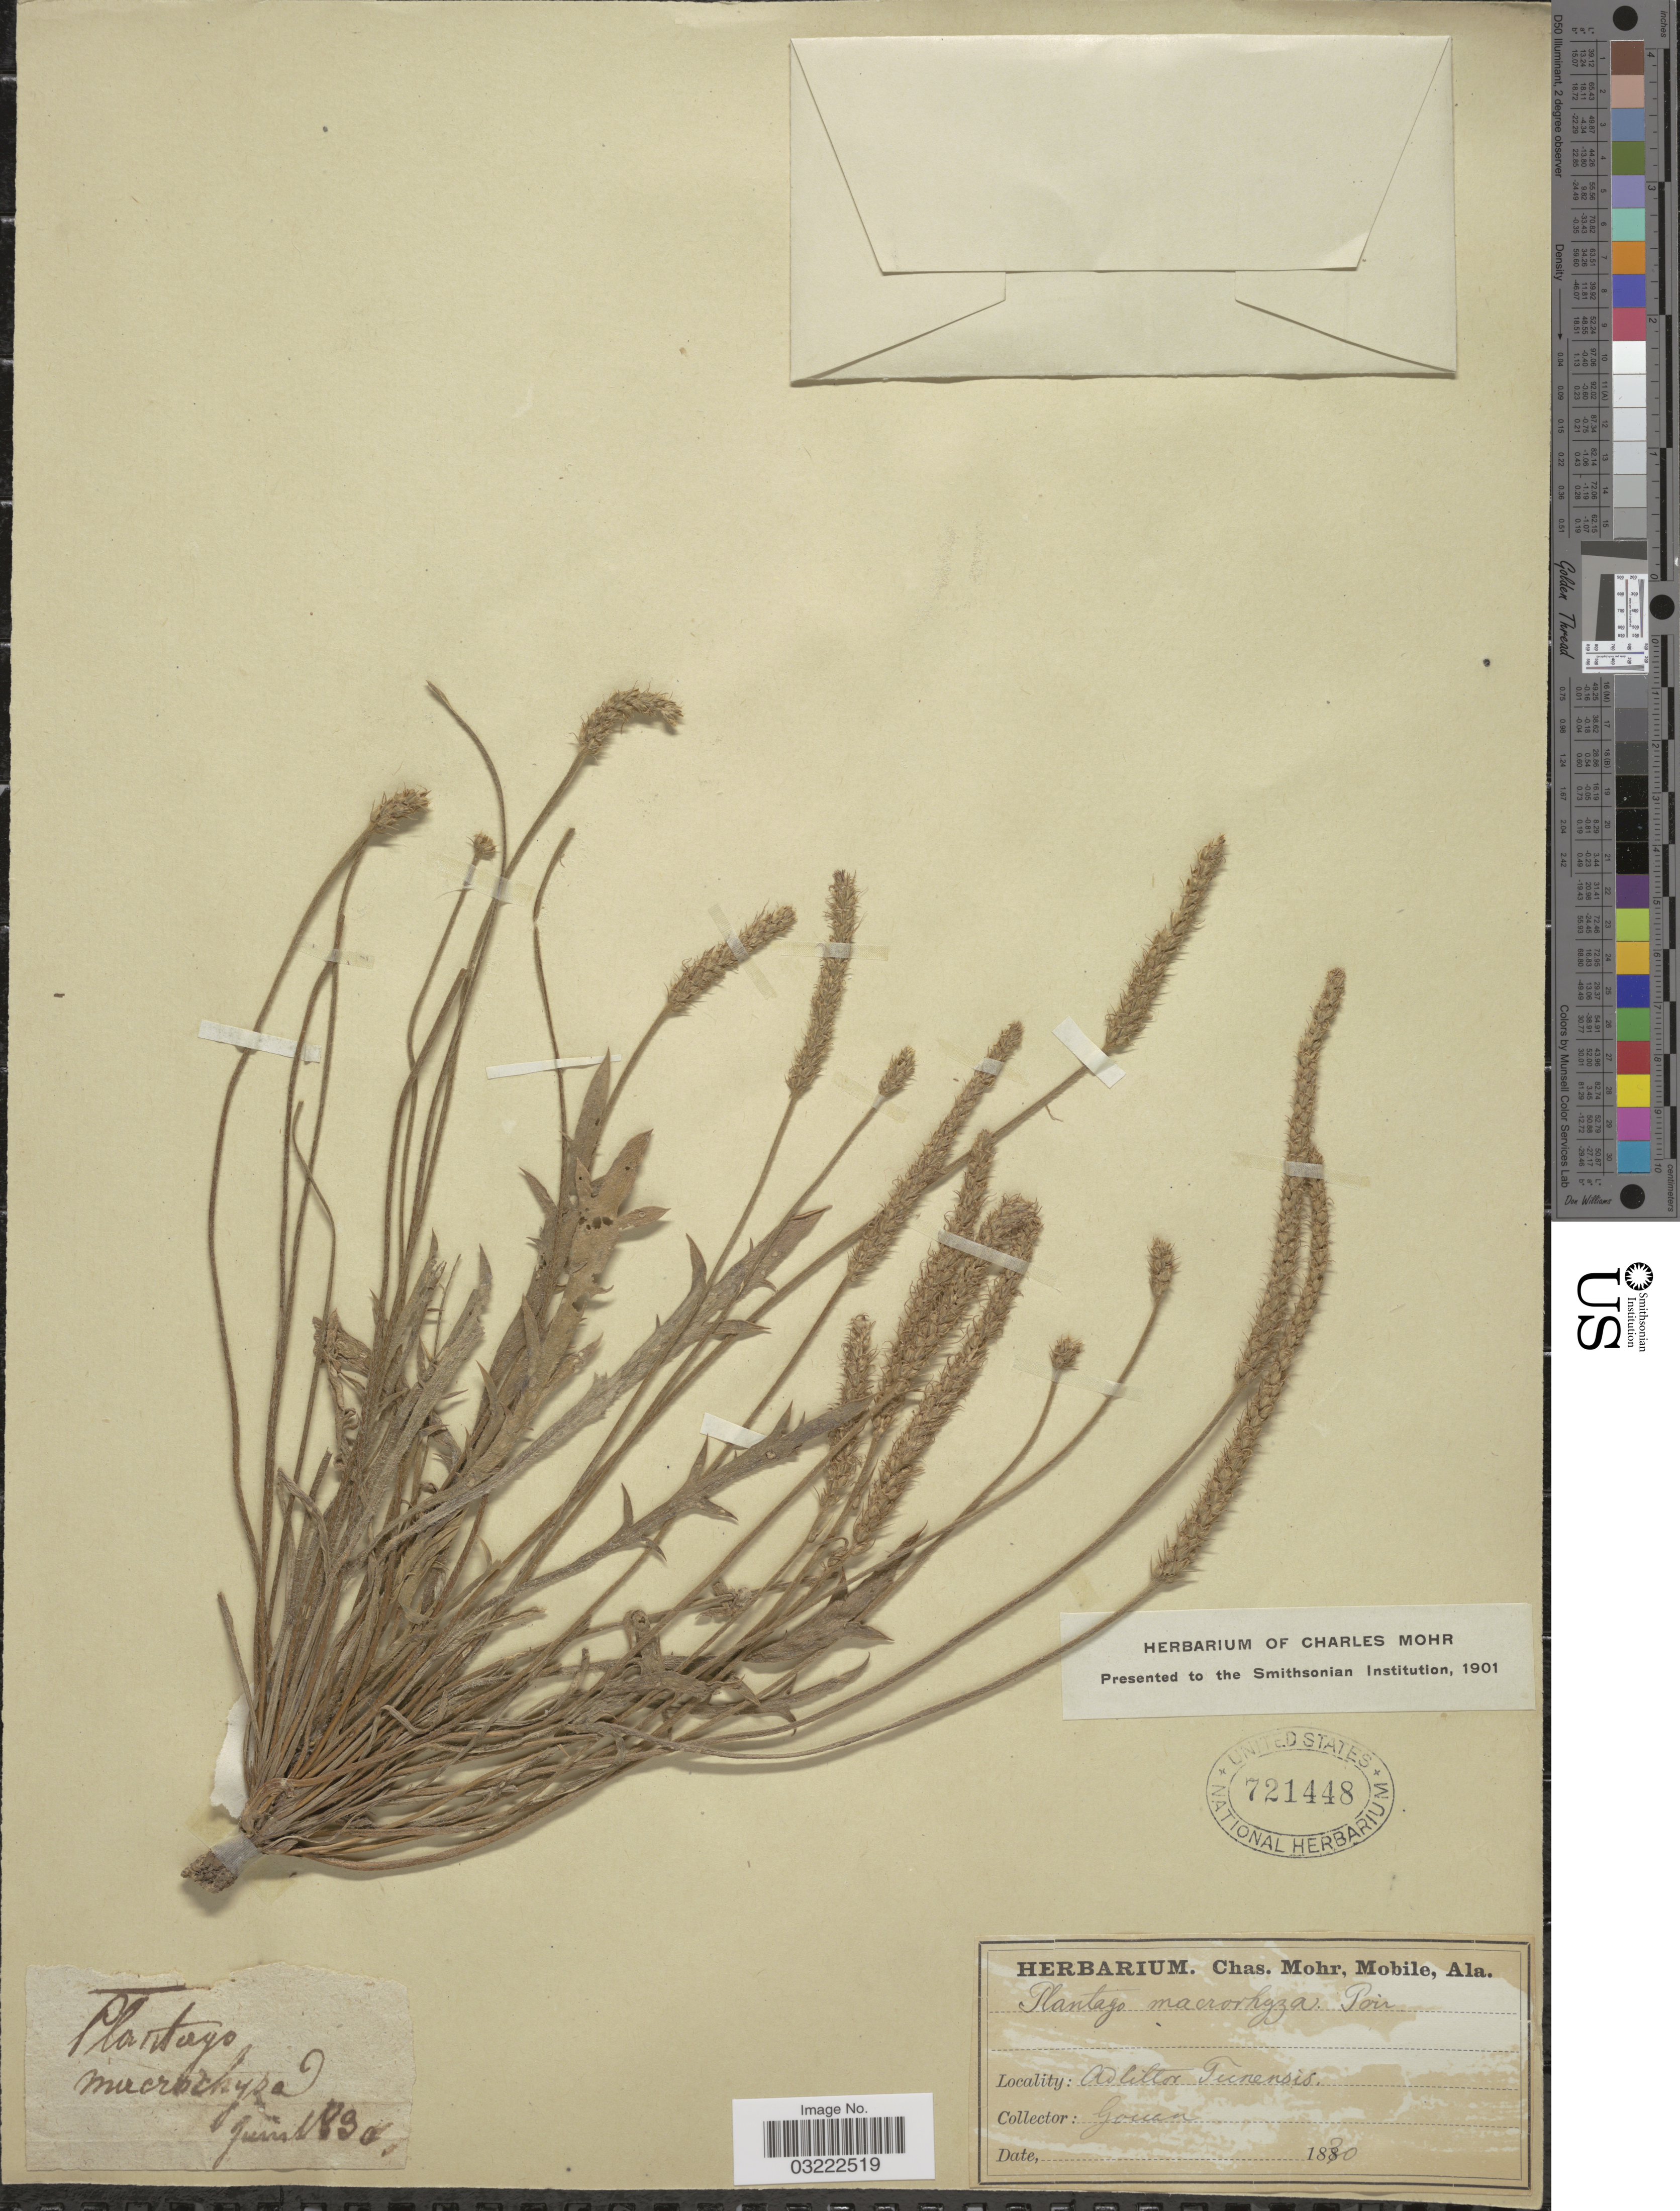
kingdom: Plantae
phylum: Tracheophyta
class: Magnoliopsida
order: Lamiales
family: Plantaginaceae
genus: Plantago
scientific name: Plantago macrorhiza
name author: Poir.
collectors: -. Gouan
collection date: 1830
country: Tunisia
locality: Ad littor Tunensis.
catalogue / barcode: US 721448